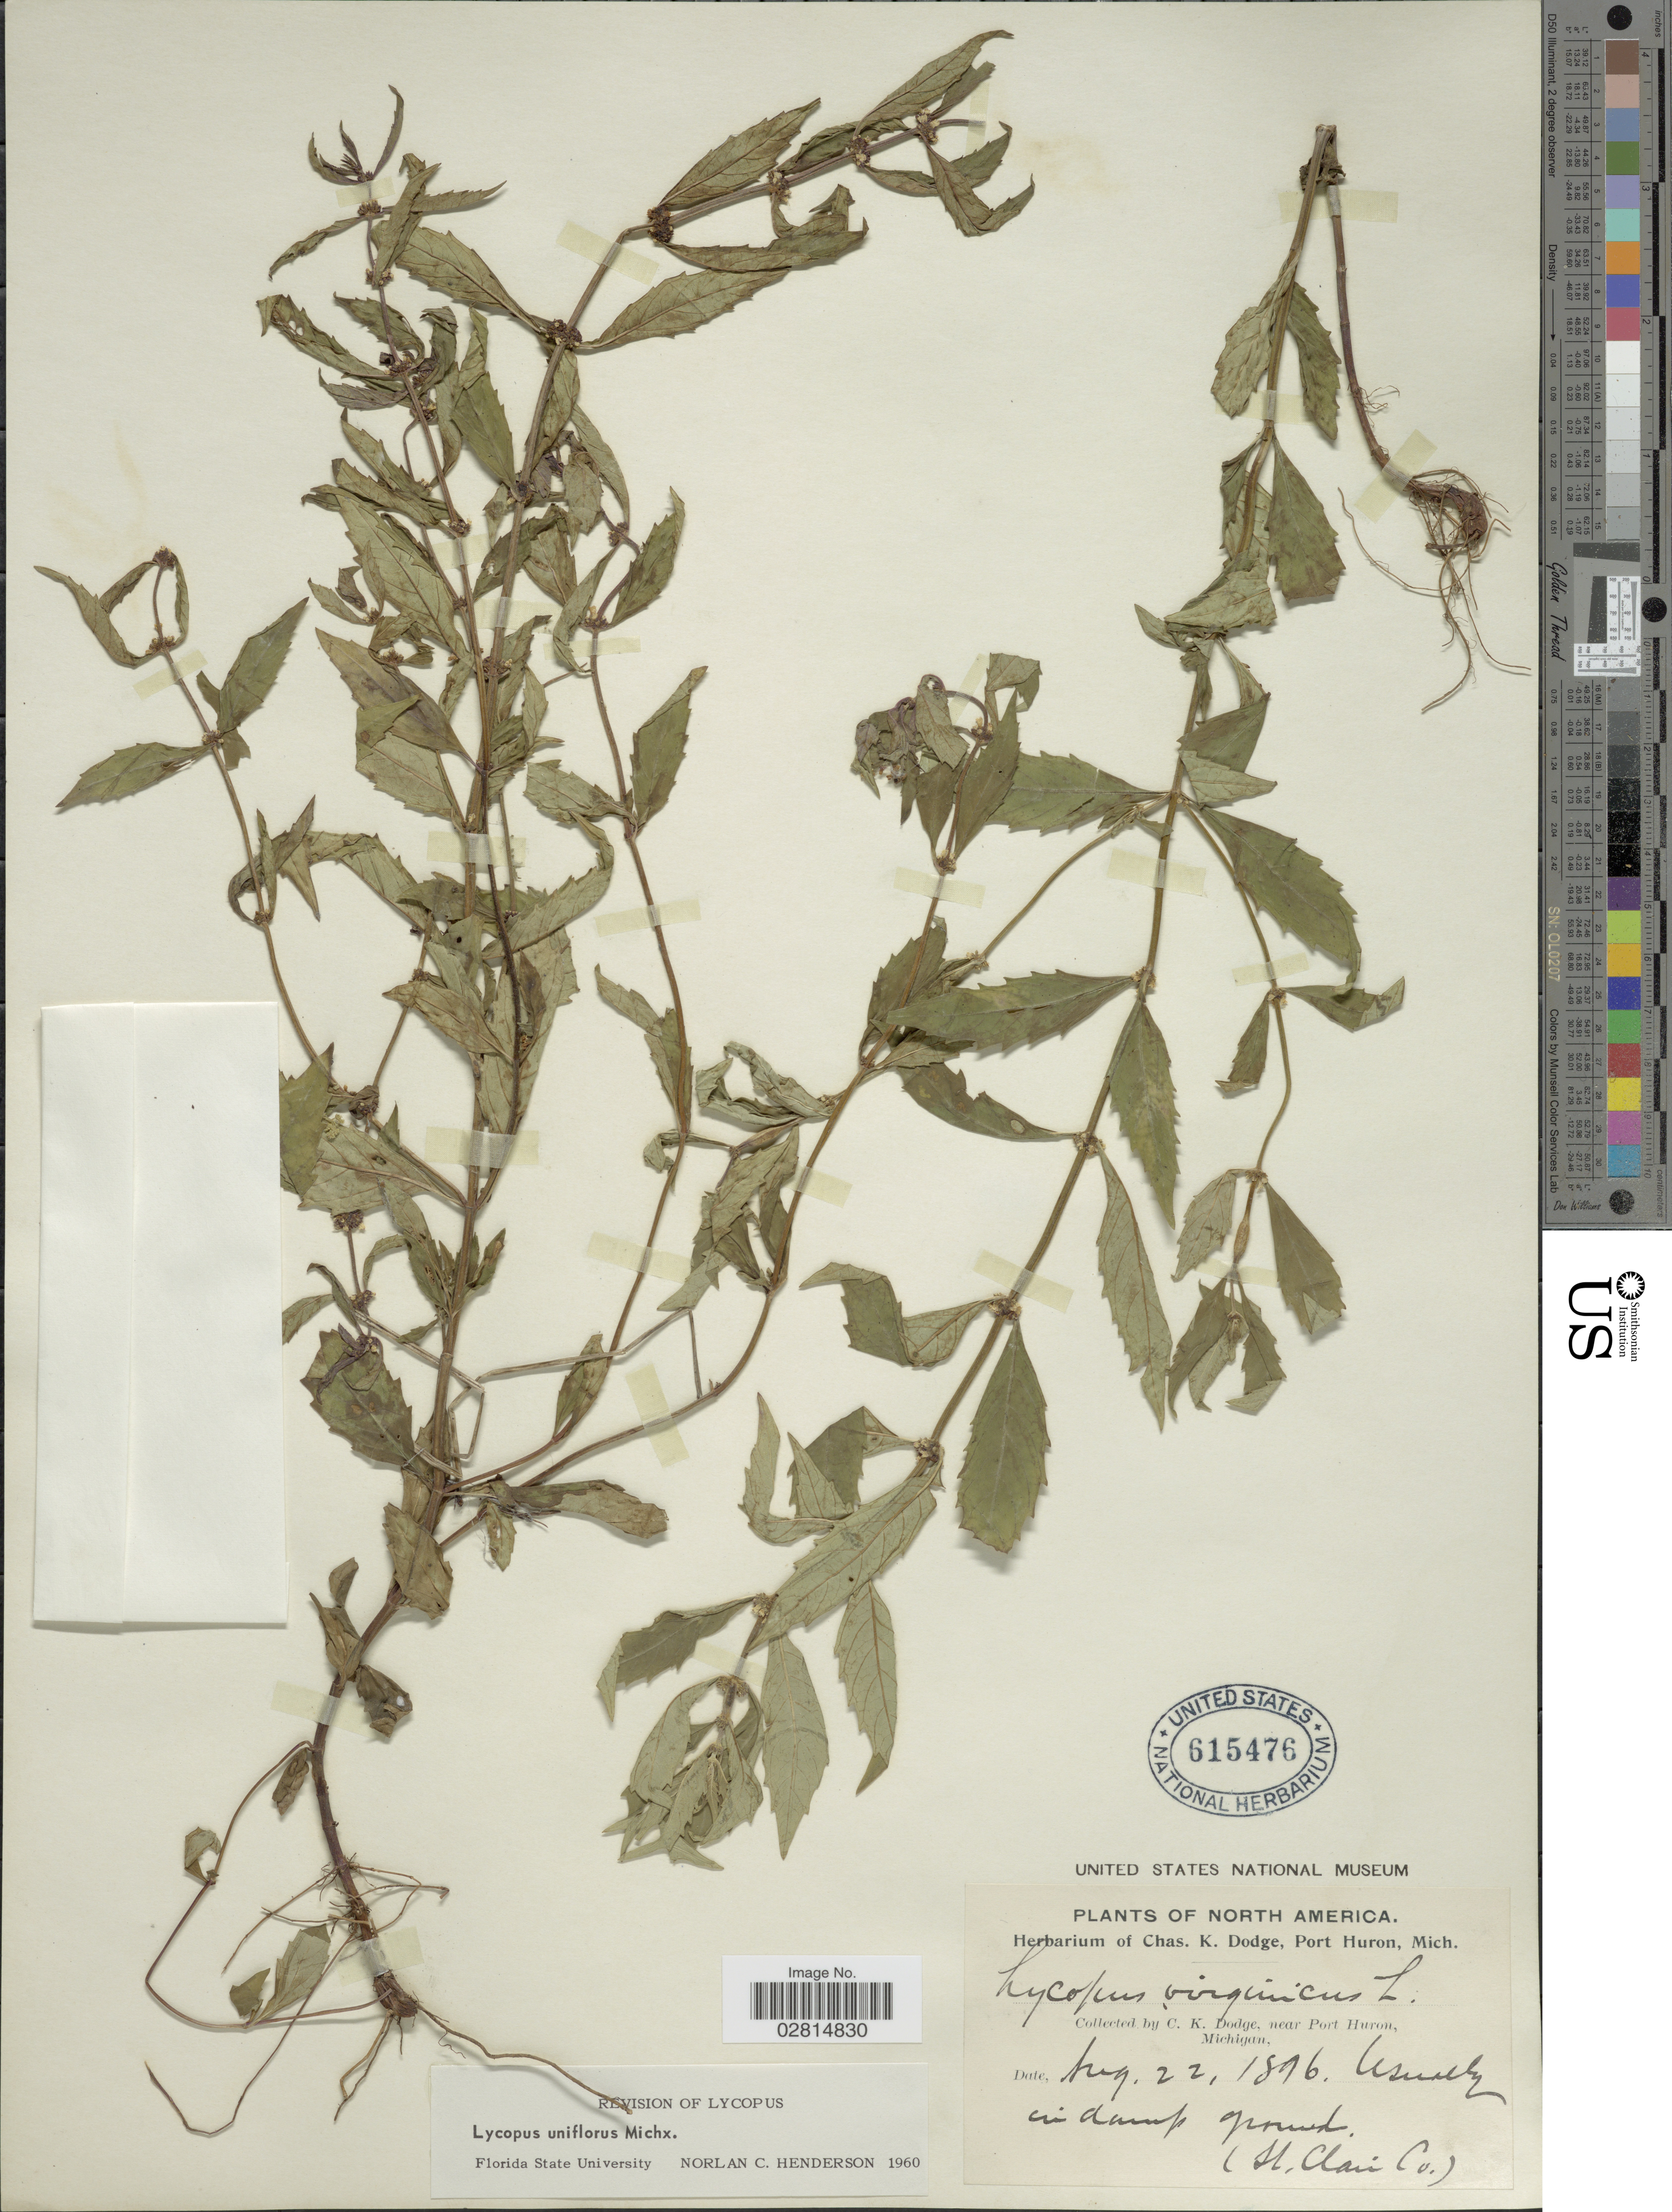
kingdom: Plantae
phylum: Tracheophyta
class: Magnoliopsida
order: Lamiales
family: Lamiaceae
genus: Lycopus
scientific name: Lycopus uniflorus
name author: Michx.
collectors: C. K. Dodge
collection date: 1896-08-22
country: United States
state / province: Michigan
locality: Near Port Huron, (St. Clair Co.).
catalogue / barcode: US 615476